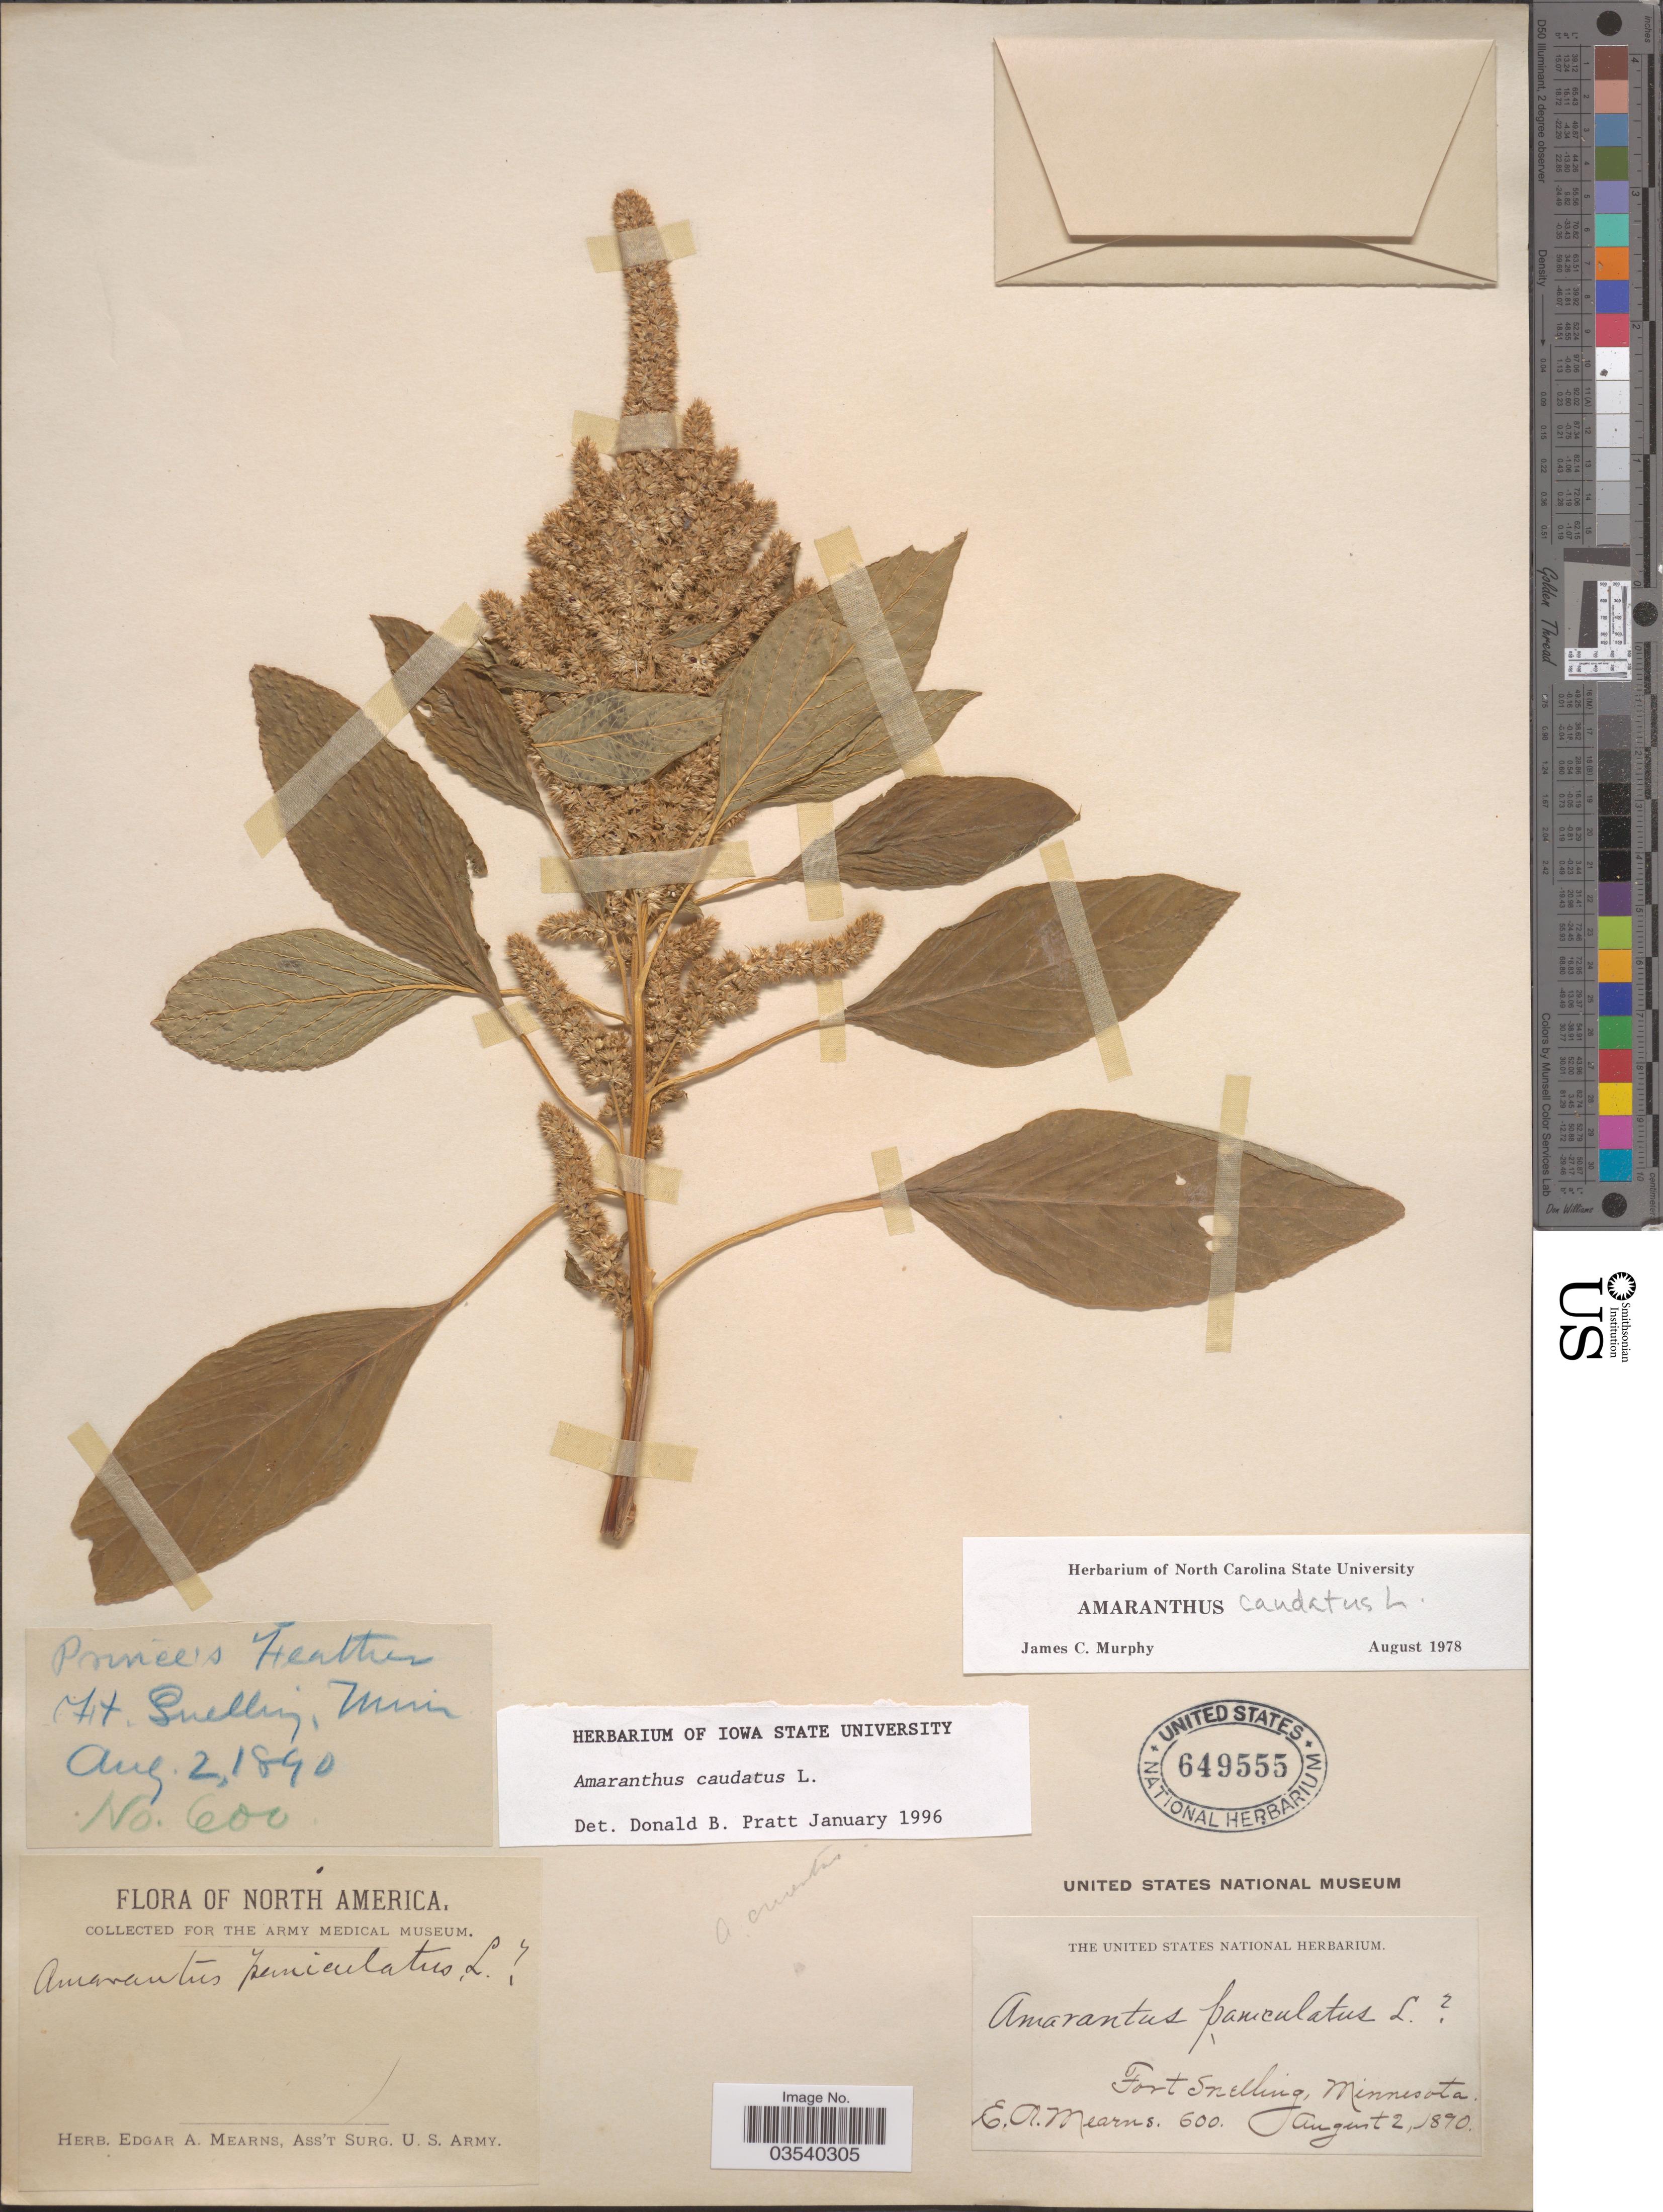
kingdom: Plantae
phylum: Tracheophyta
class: Magnoliopsida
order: Caryophyllales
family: Amaranthaceae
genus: Amaranthus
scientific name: Amaranthus caudatus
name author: L.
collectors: E. A. Mearns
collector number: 600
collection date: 1890-08-02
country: United States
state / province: Minnesota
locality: Ft. Snelling.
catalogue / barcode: US 649555